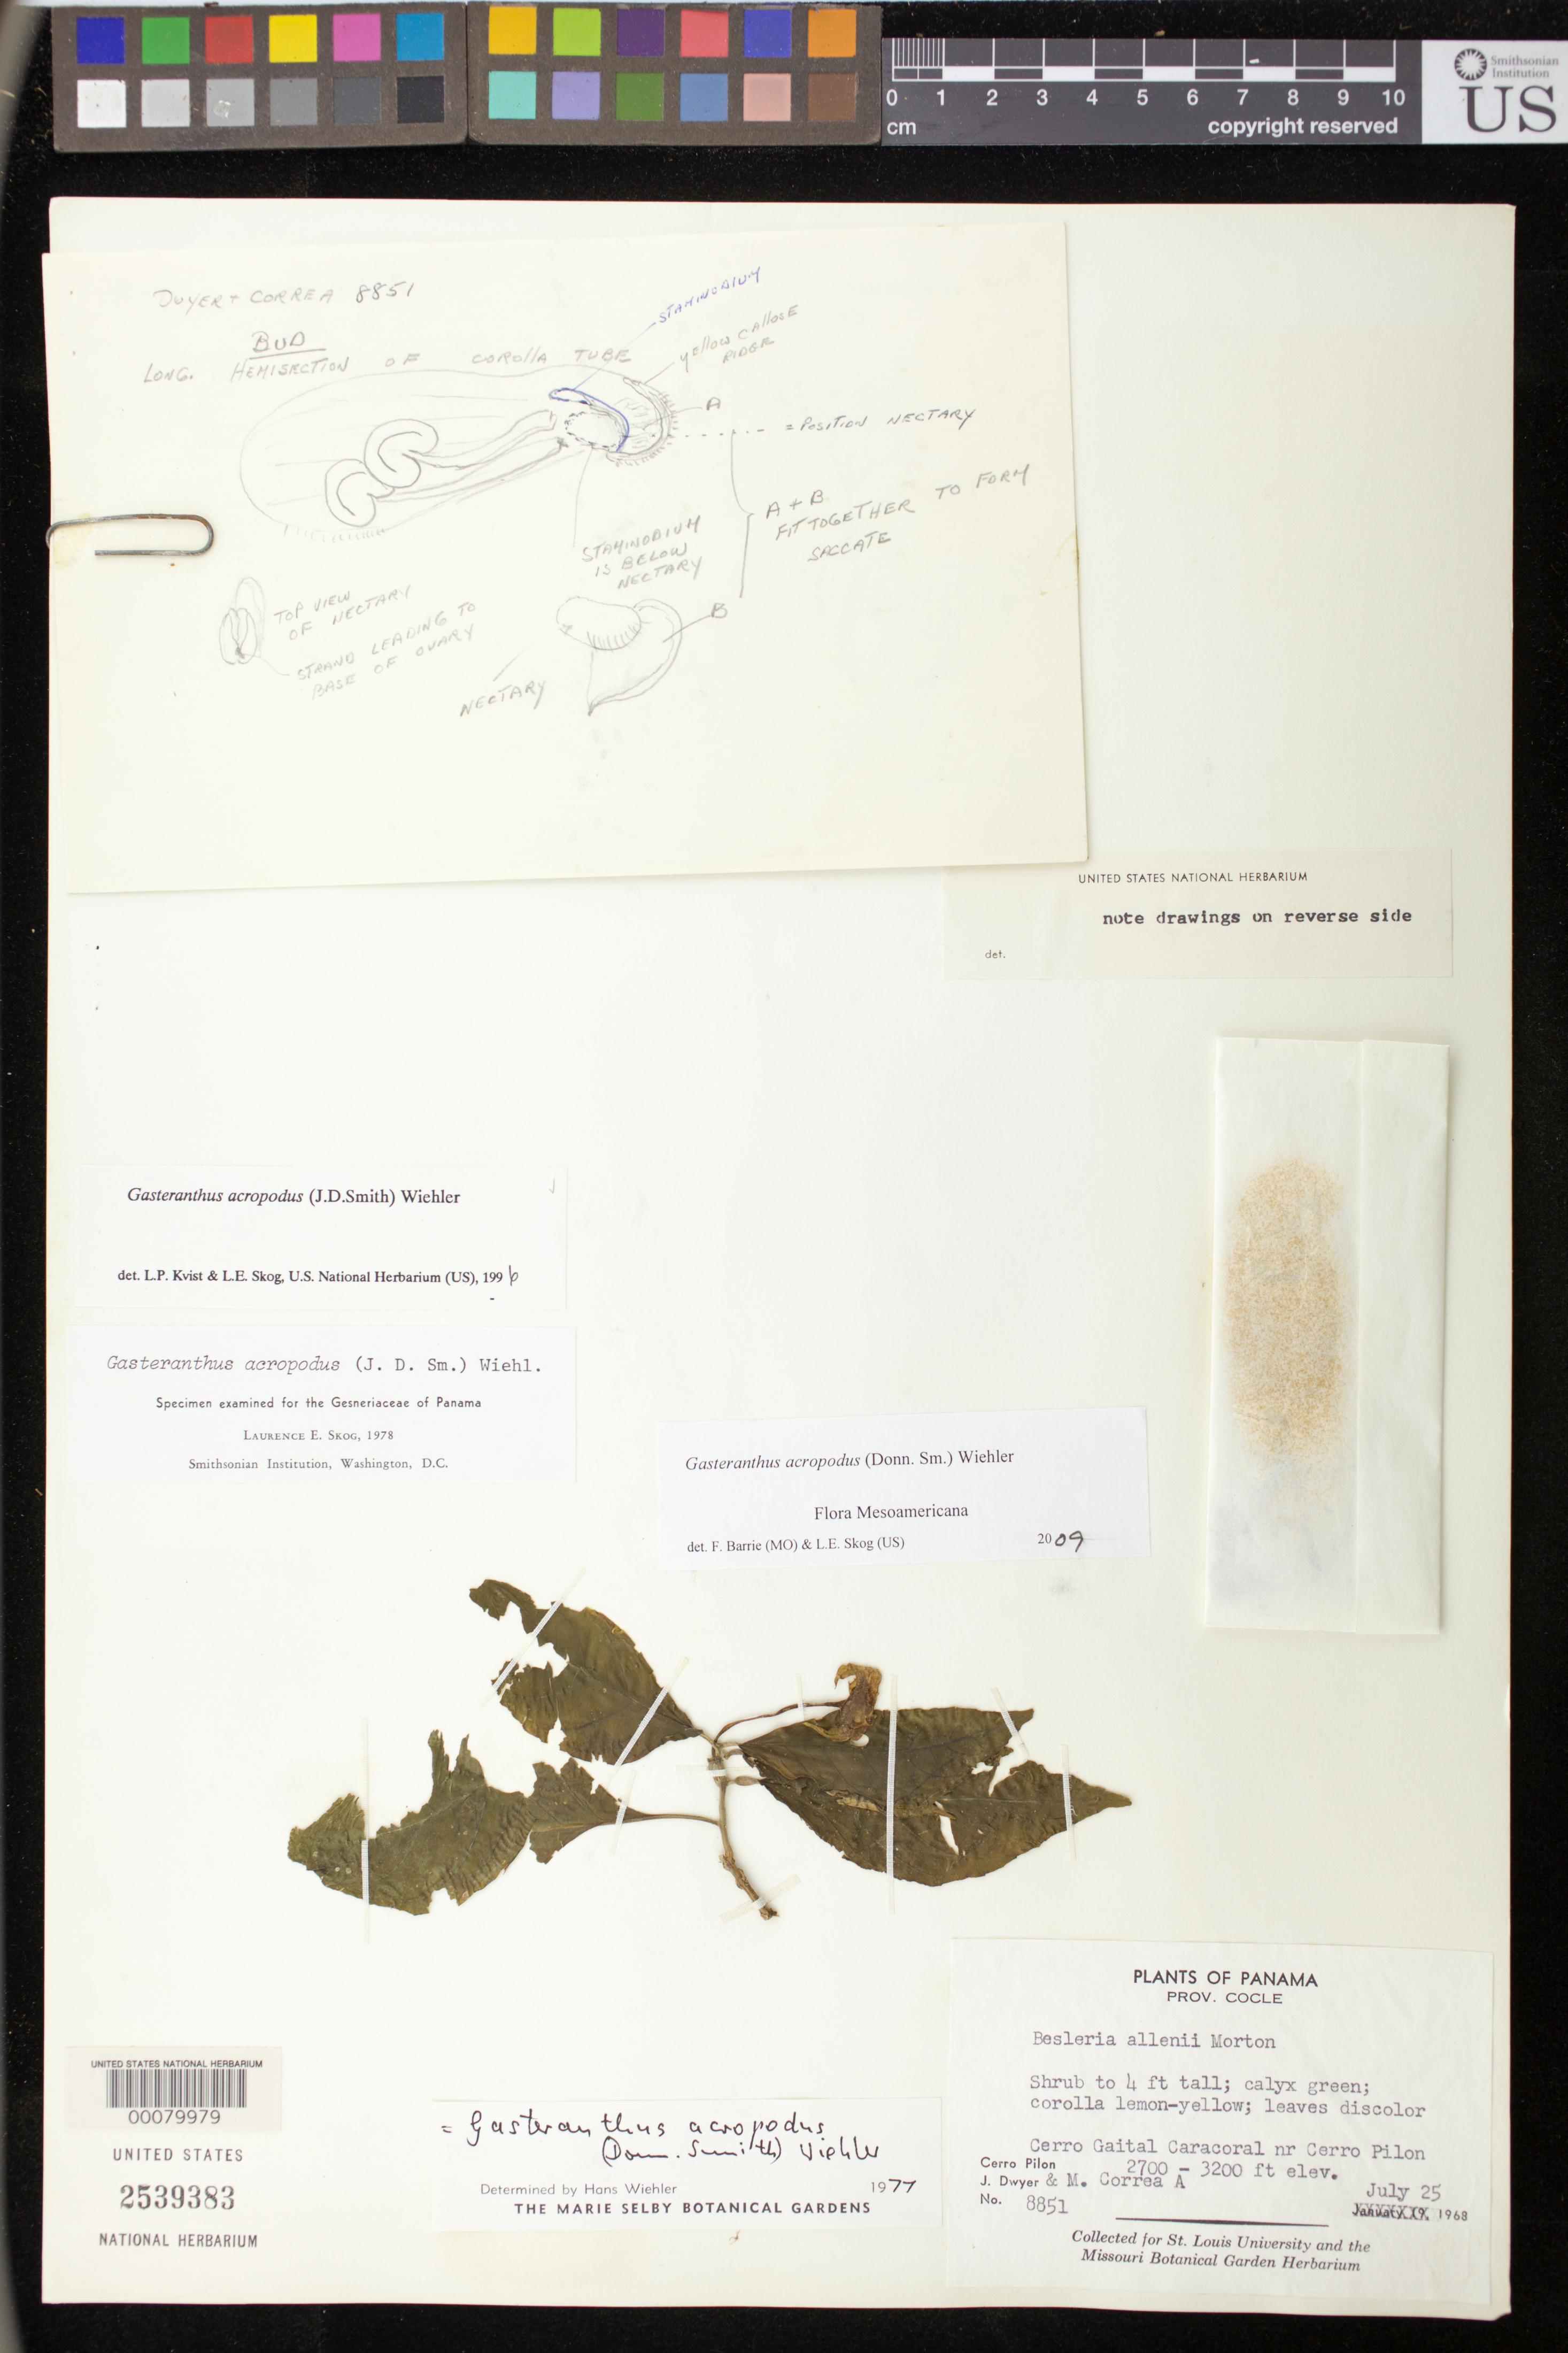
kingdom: Plantae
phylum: Tracheophyta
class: Magnoliopsida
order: Lamiales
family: Gesneriaceae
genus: Gasteranthus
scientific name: Gasteranthus acropodus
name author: (Donn. Sm.) Wiehler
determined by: Skog, Laurence E.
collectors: J. D. Dwyer & M. D. Corrêa-A.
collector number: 8851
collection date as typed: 25 Jul 1968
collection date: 1968-07-25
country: Panama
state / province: Coclé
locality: Cerro Gaital Caracoral nr Cerro Pilon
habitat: rainforest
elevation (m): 823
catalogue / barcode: US 2539383